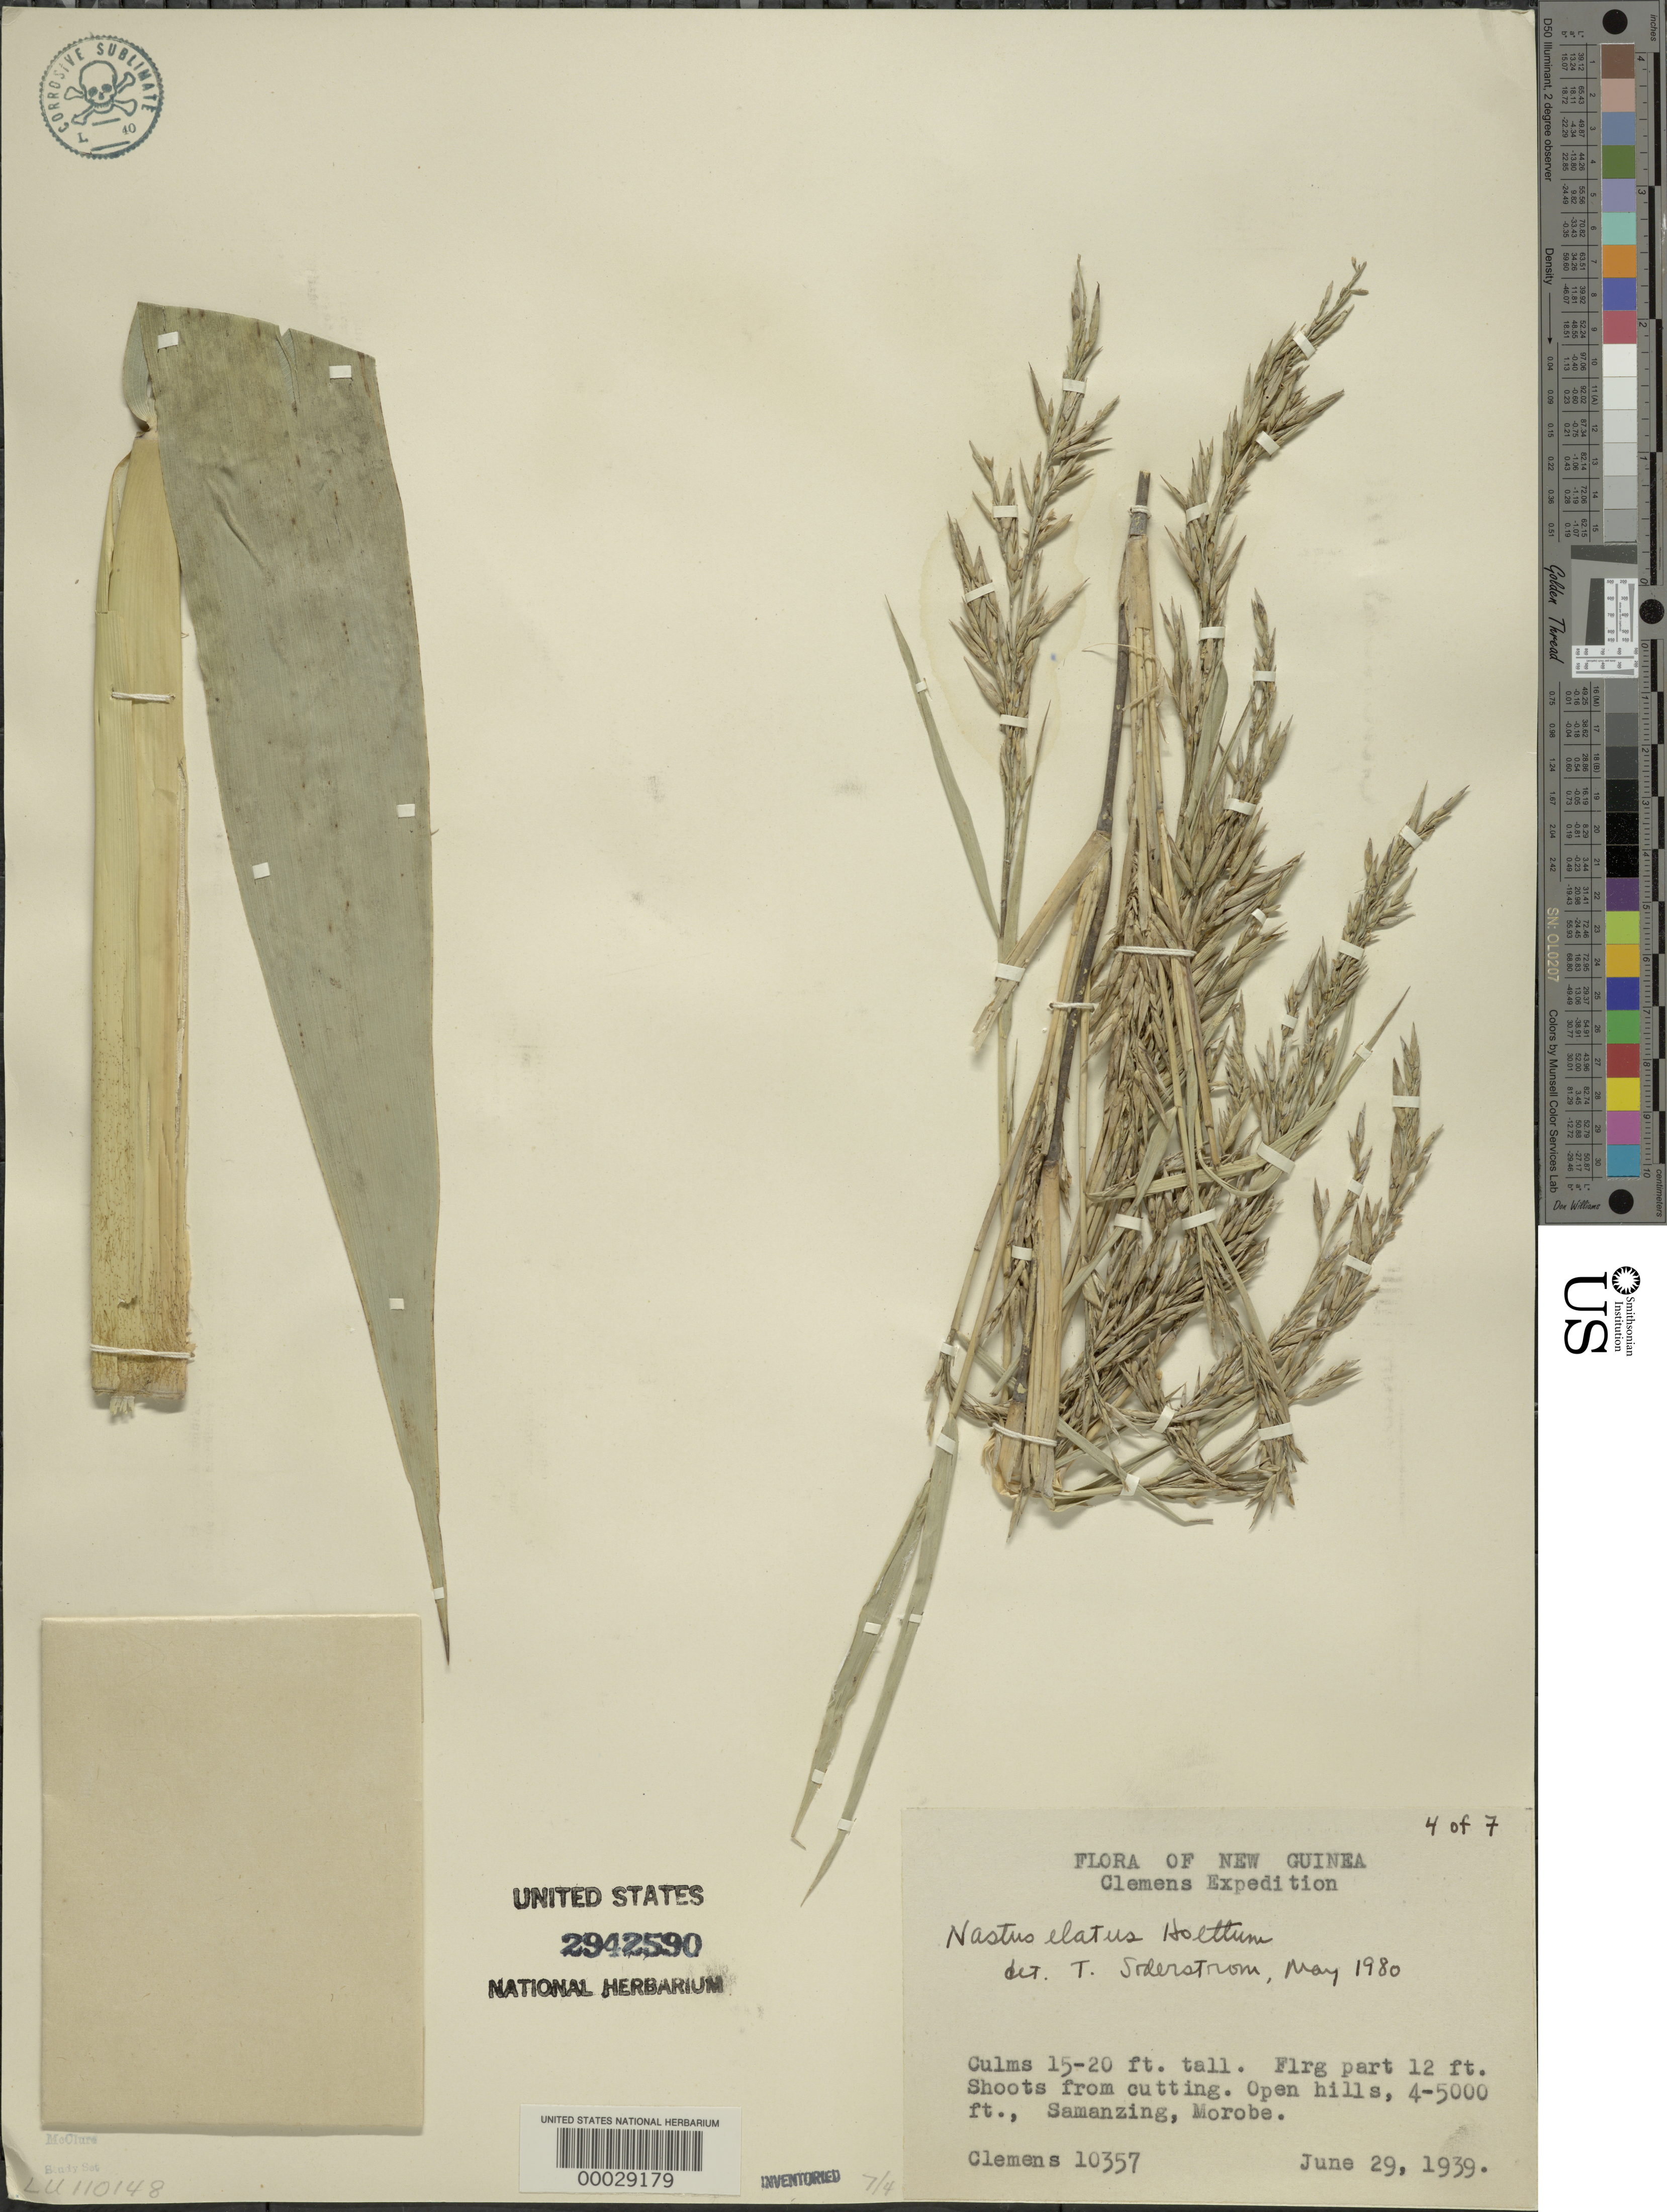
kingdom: Plantae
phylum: Tracheophyta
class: Liliopsida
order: Poales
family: Poaceae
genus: Nastus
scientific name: Nastus elatus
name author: Holttum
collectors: -. Clemens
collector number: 10357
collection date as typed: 29 Jun 1939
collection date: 1939-06-29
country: Papua New Guinea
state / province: Morobe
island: New Guinea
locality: Samanzing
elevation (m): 1220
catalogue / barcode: US 2942590